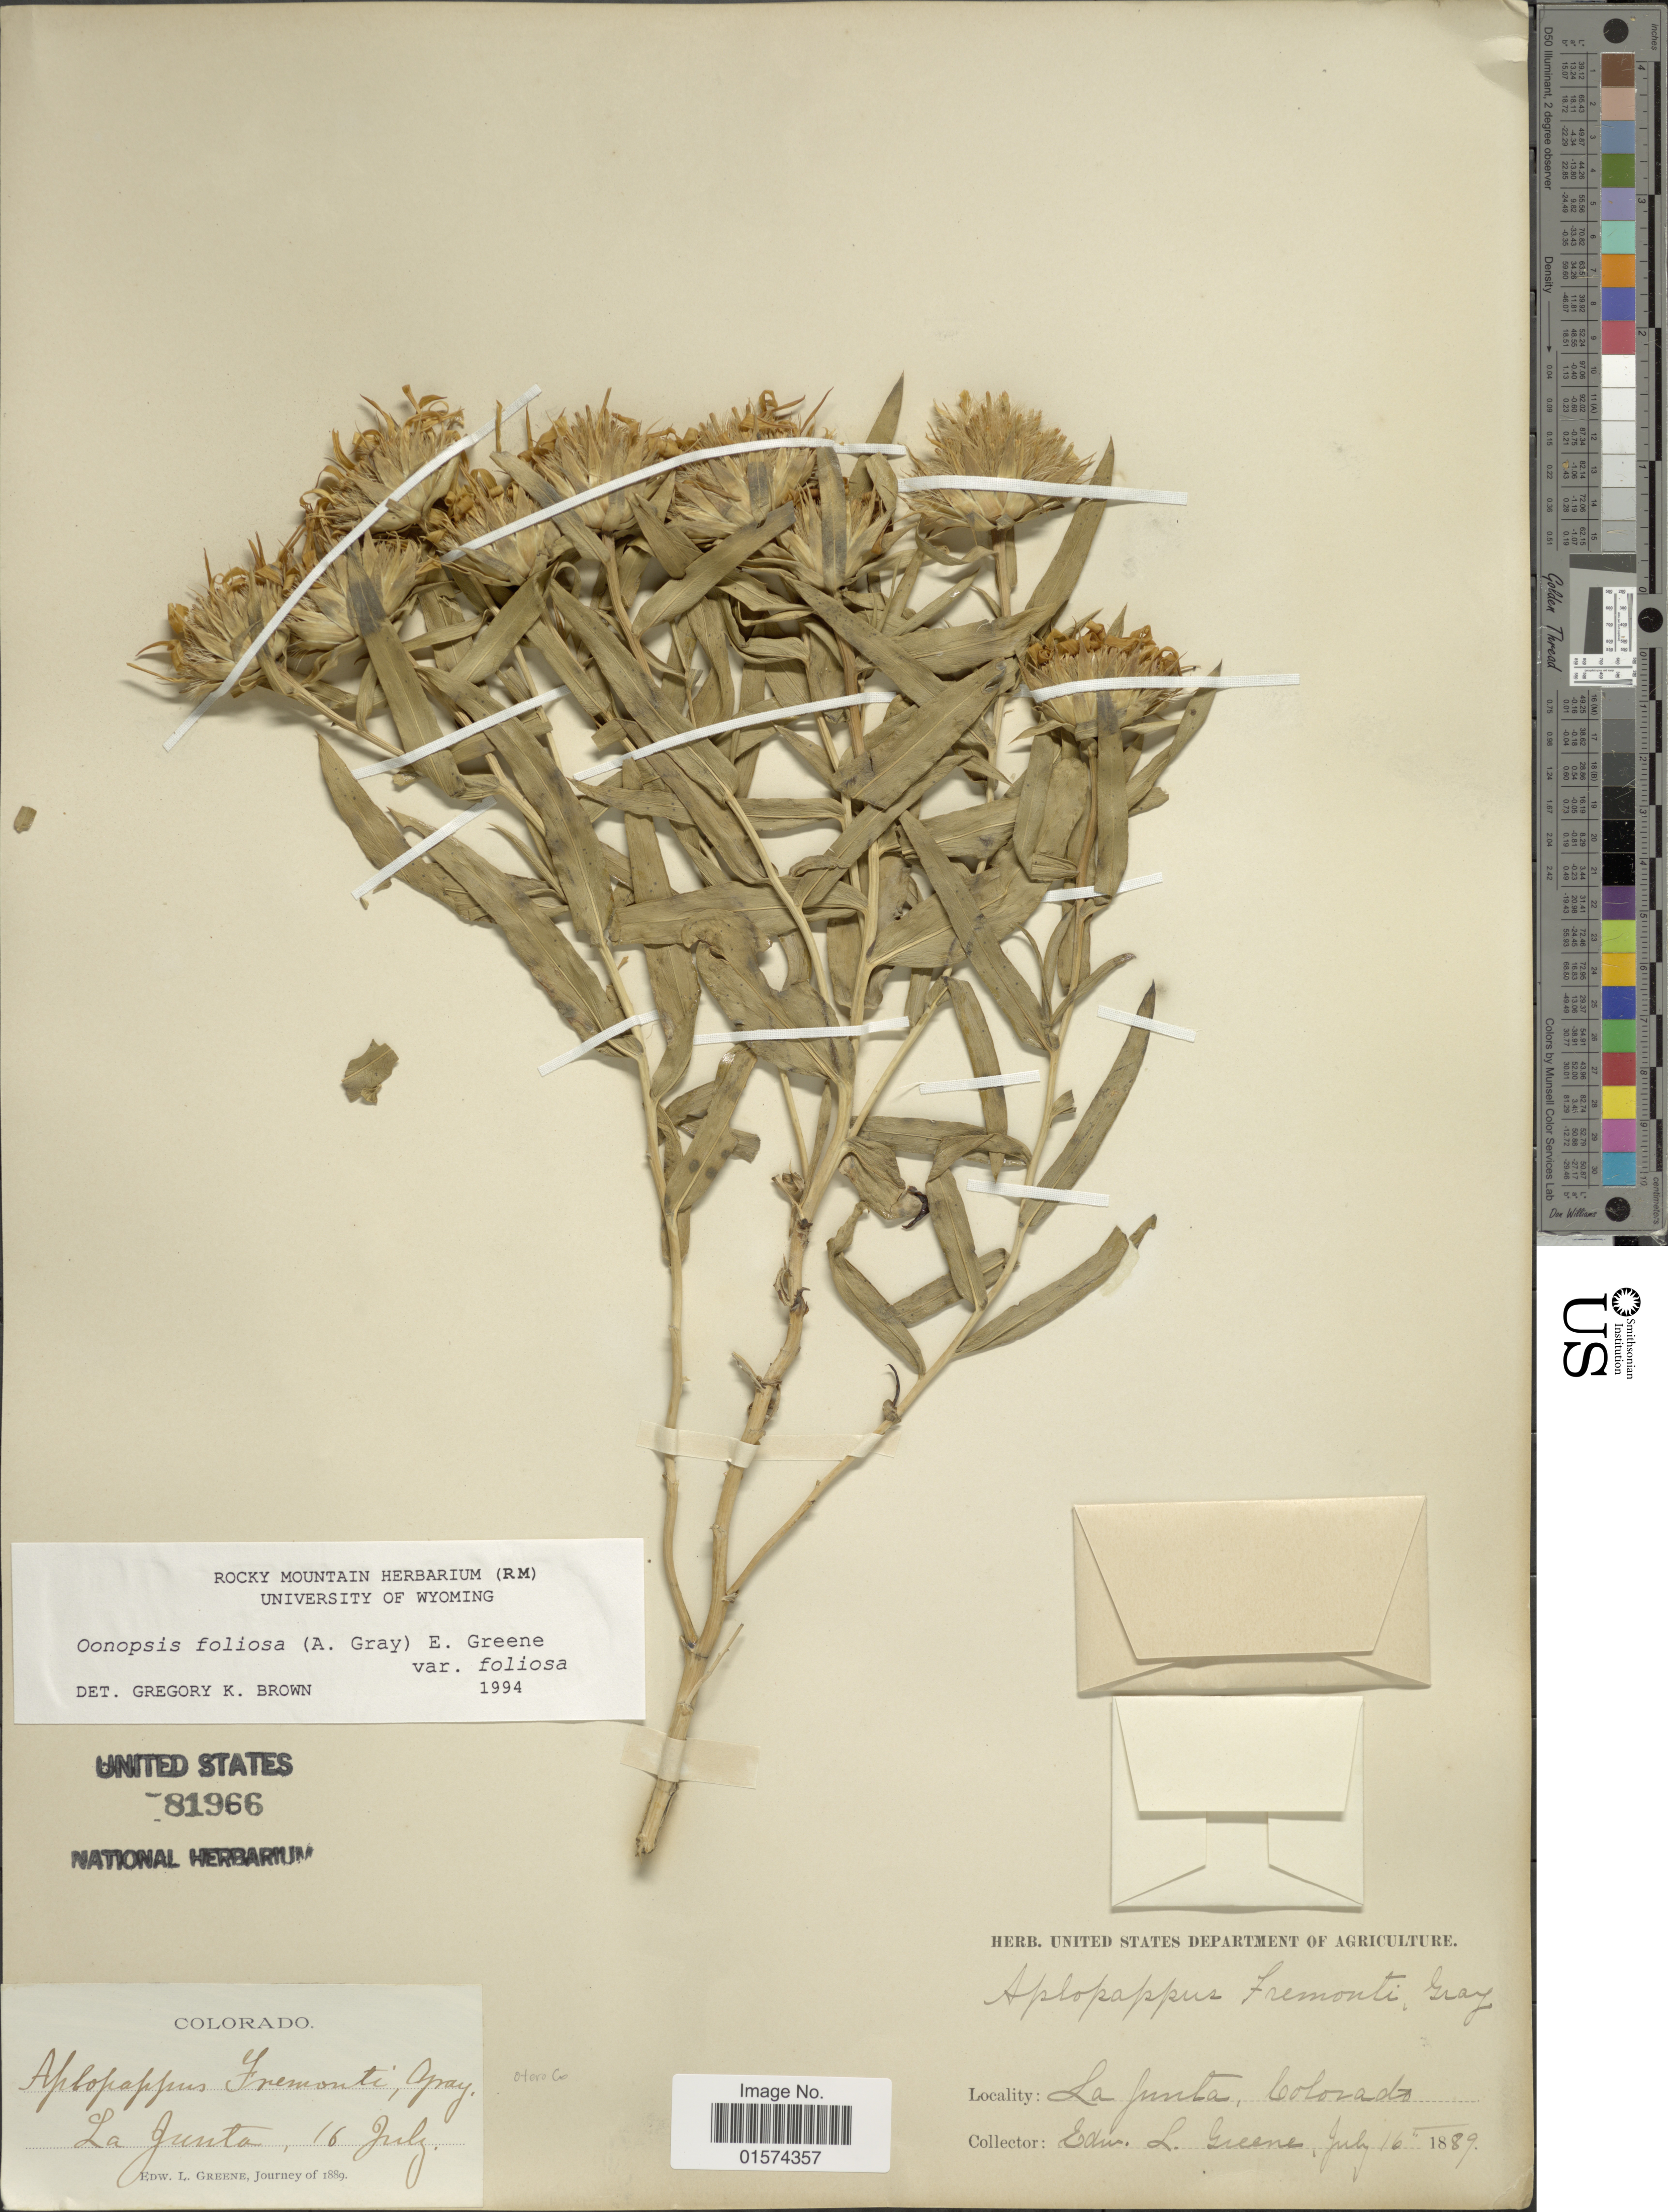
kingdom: Plantae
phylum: Tracheophyta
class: Magnoliopsida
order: Asterales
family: Asteraceae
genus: Oonopsis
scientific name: Oonopsis foliosa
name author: Greene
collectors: E. L. Greene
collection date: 1889-07-16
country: United States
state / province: Colorado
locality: La Junta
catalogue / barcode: US 81966